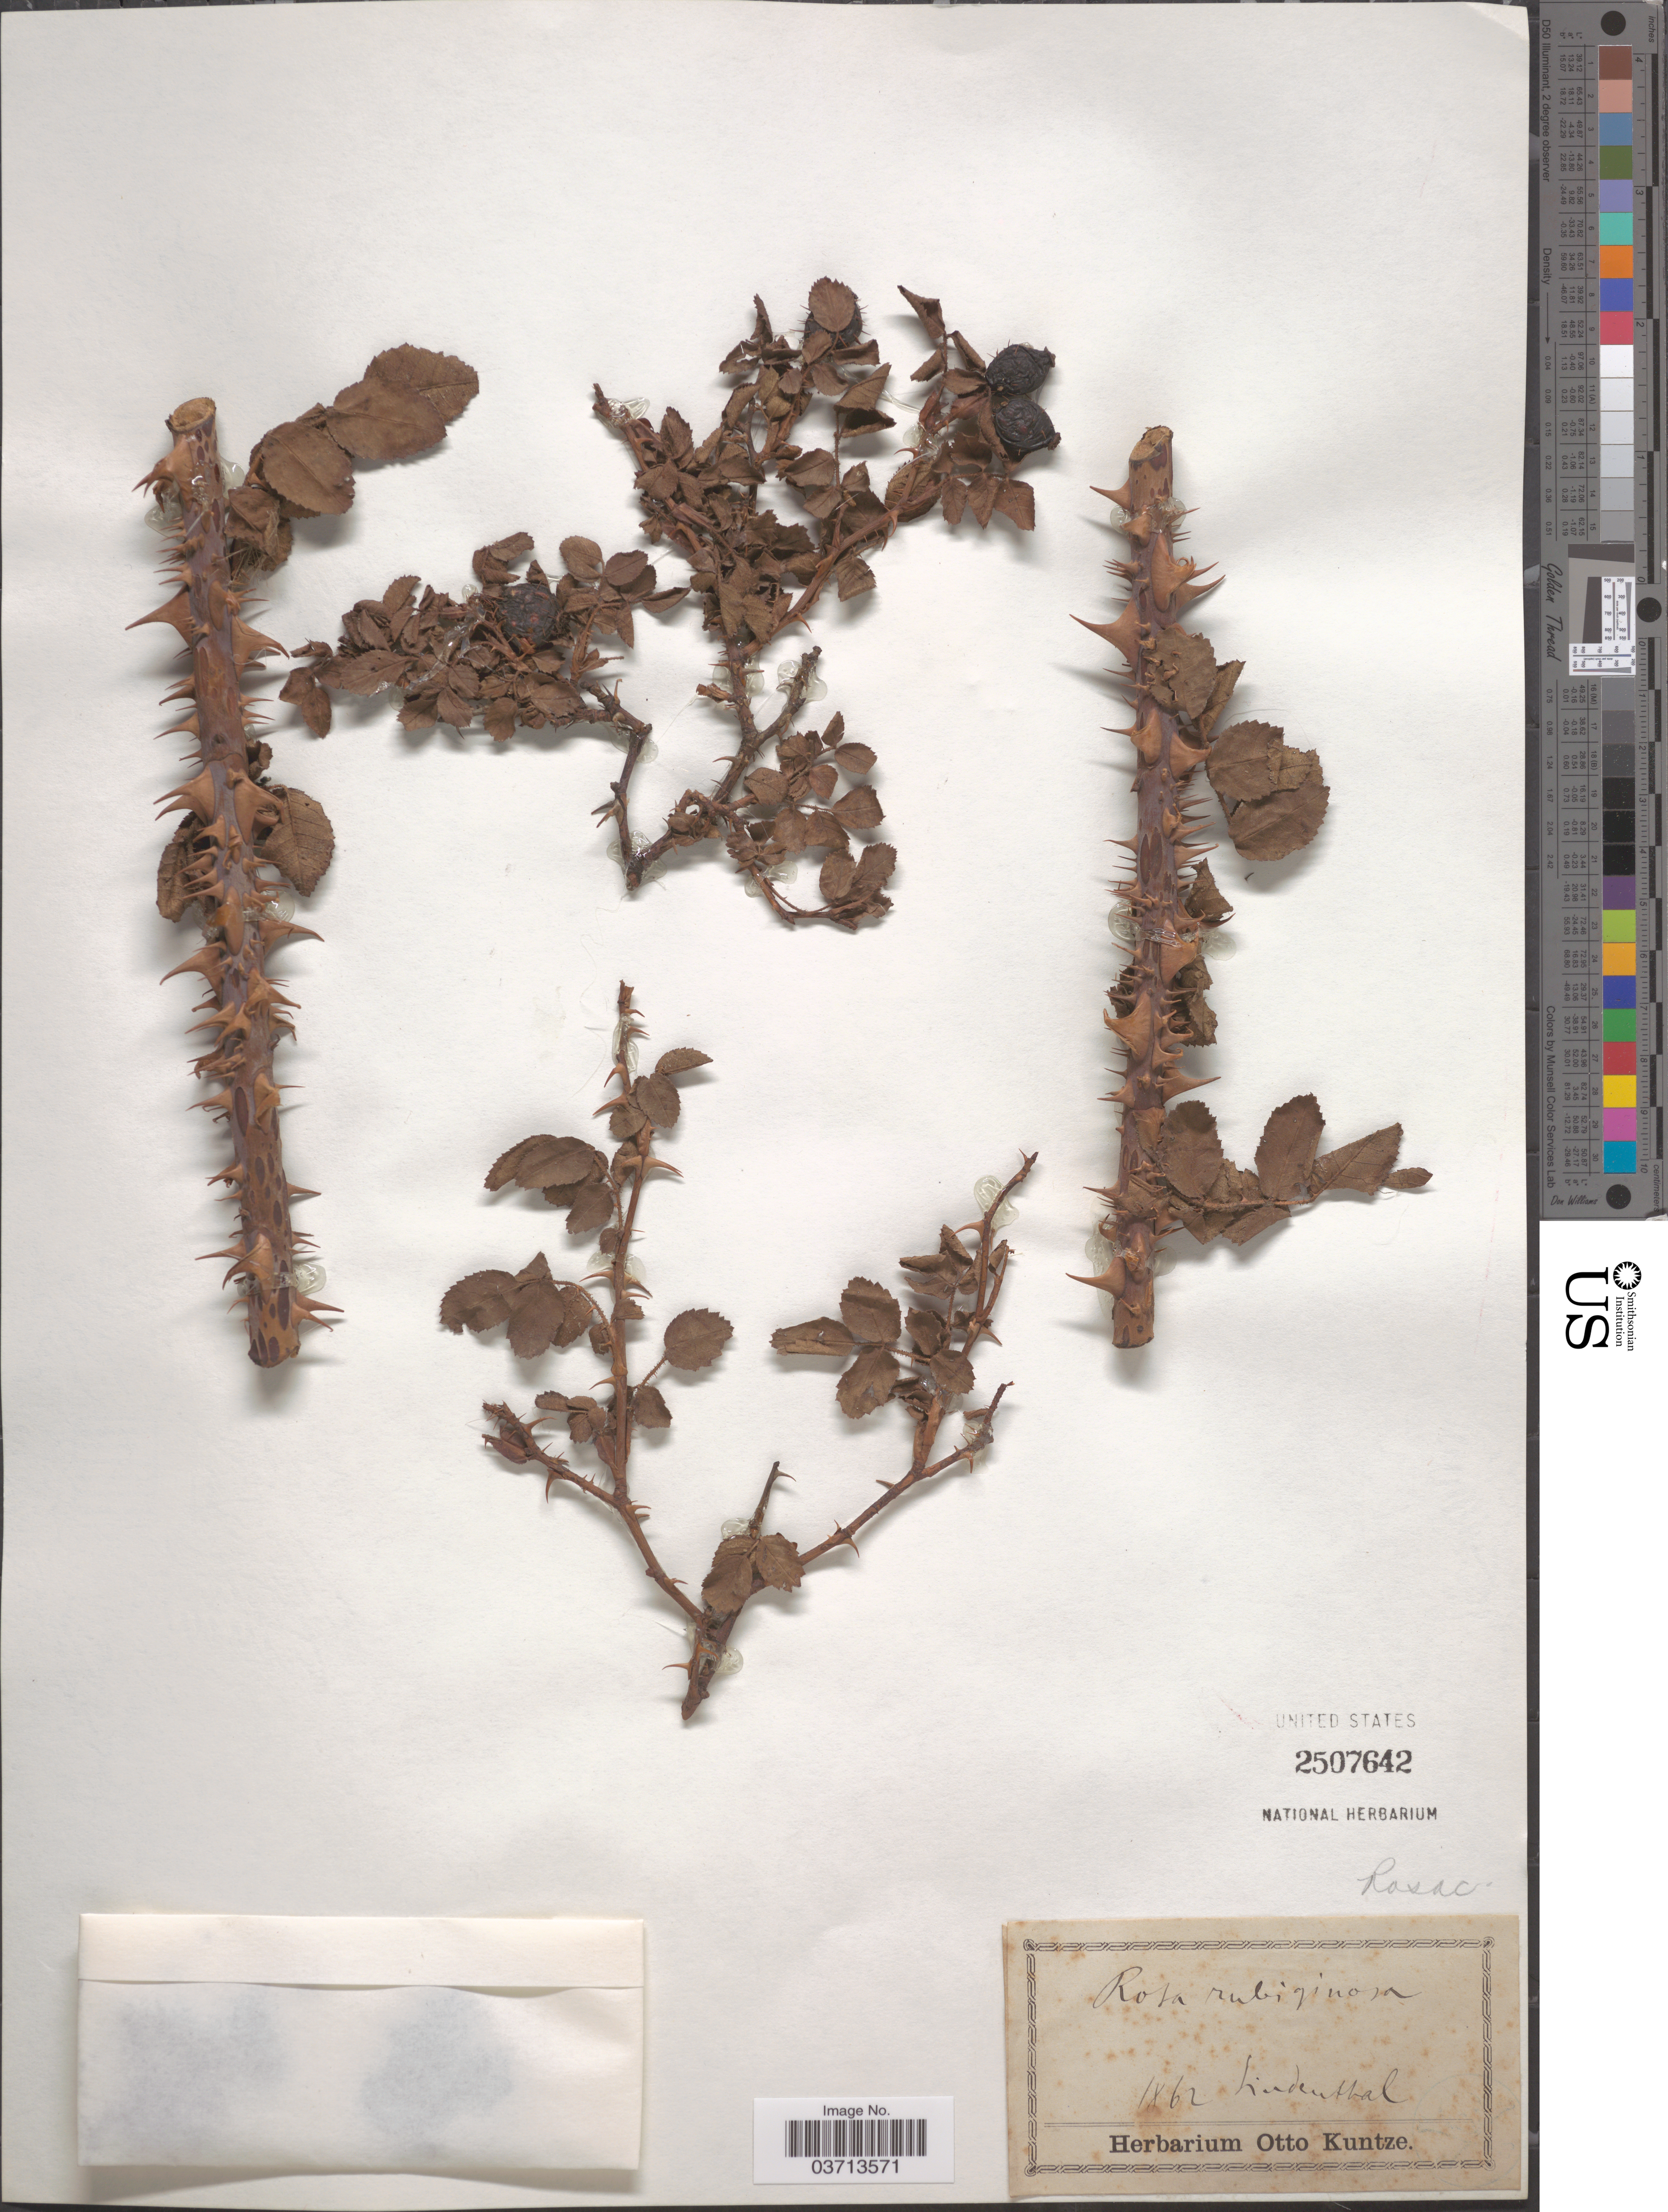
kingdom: Plantae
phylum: Tracheophyta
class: Magnoliopsida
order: Rosales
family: Rosaceae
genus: Rosa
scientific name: Rosa rubiginosa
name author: L.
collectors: ex herb. Otto Kuntze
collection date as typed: Transcribed d/m/y: /9/62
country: Germany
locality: Lindenthal.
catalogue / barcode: US 2507642